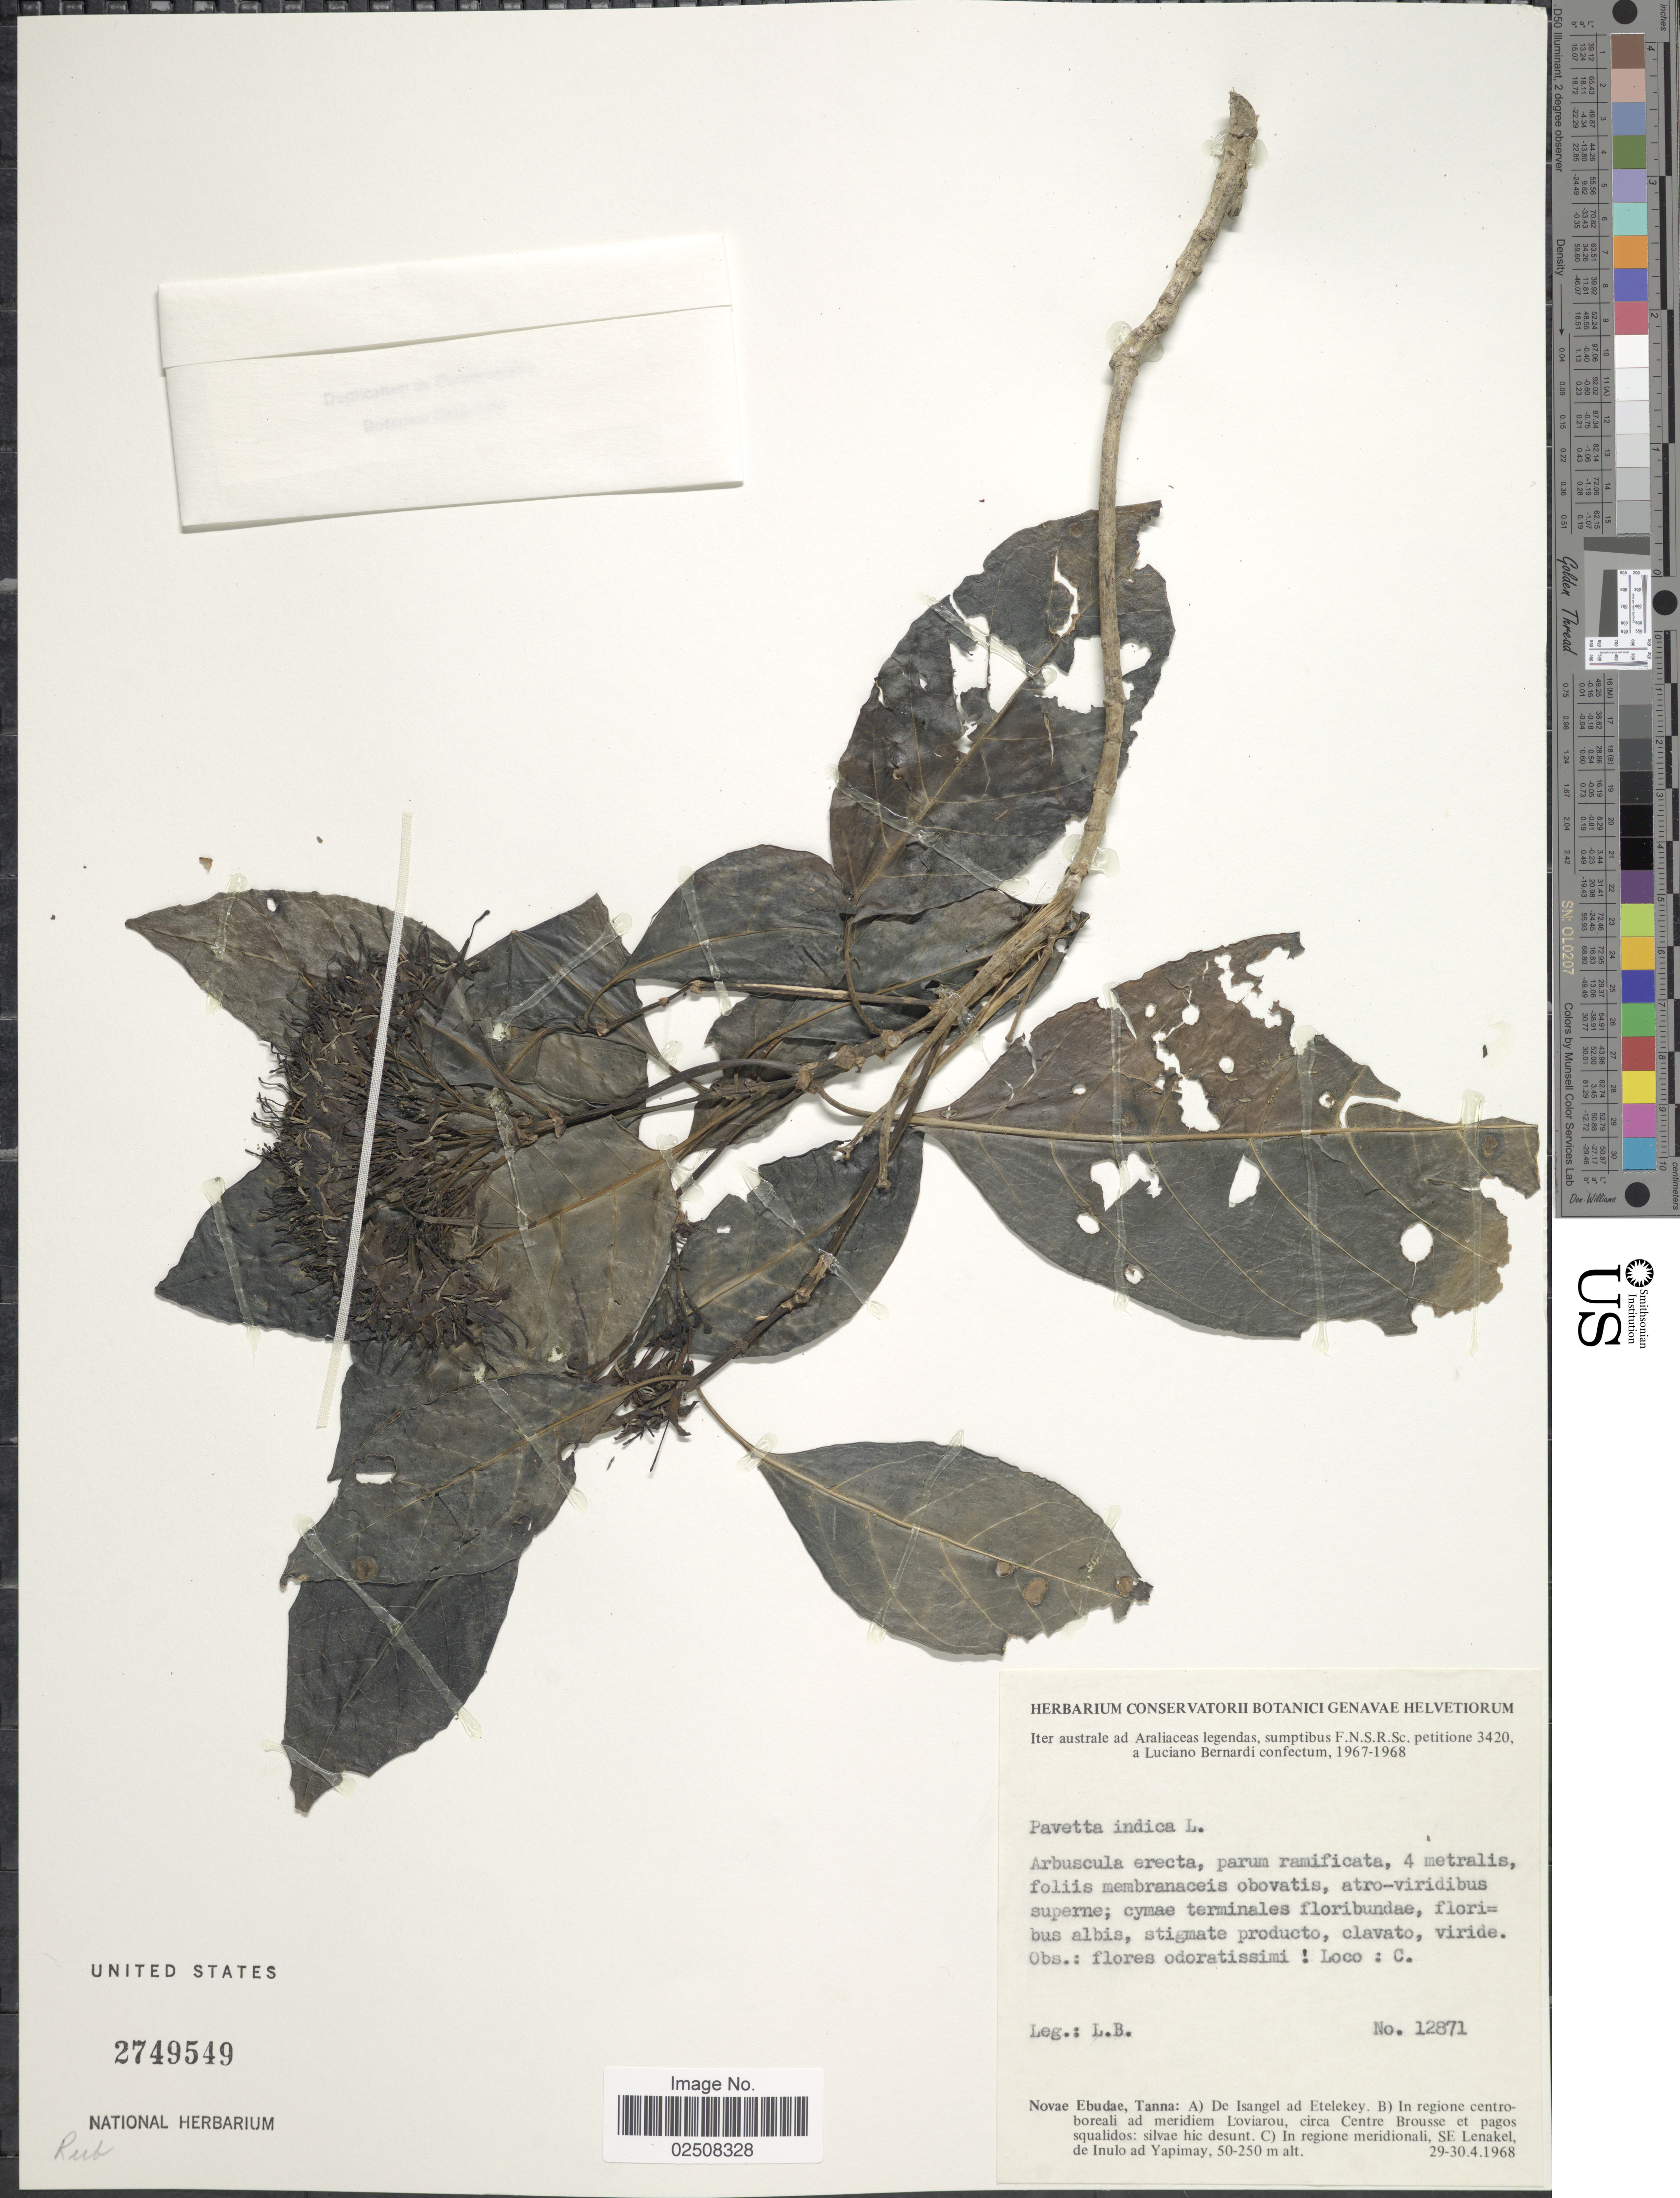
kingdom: Plantae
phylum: Tracheophyta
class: Magnoliopsida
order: Gentianales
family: Rubiaceae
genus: Pavetta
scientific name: Pavetta indica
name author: L.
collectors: L. Bernardi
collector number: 12871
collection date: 1968-04-29/1968-04-30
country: Vanuatu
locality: Novae Ebudae, Tanna: A) De Isangel ad Etelekey B) In regione centroboreali ad meridiem Lóviarou, circa Centre Brousse et pagos squalidos: silvae hic desunt. C) In regione meridionali, SE Lenakel de Inulo ad Yapimay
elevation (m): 50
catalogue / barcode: US 2749549